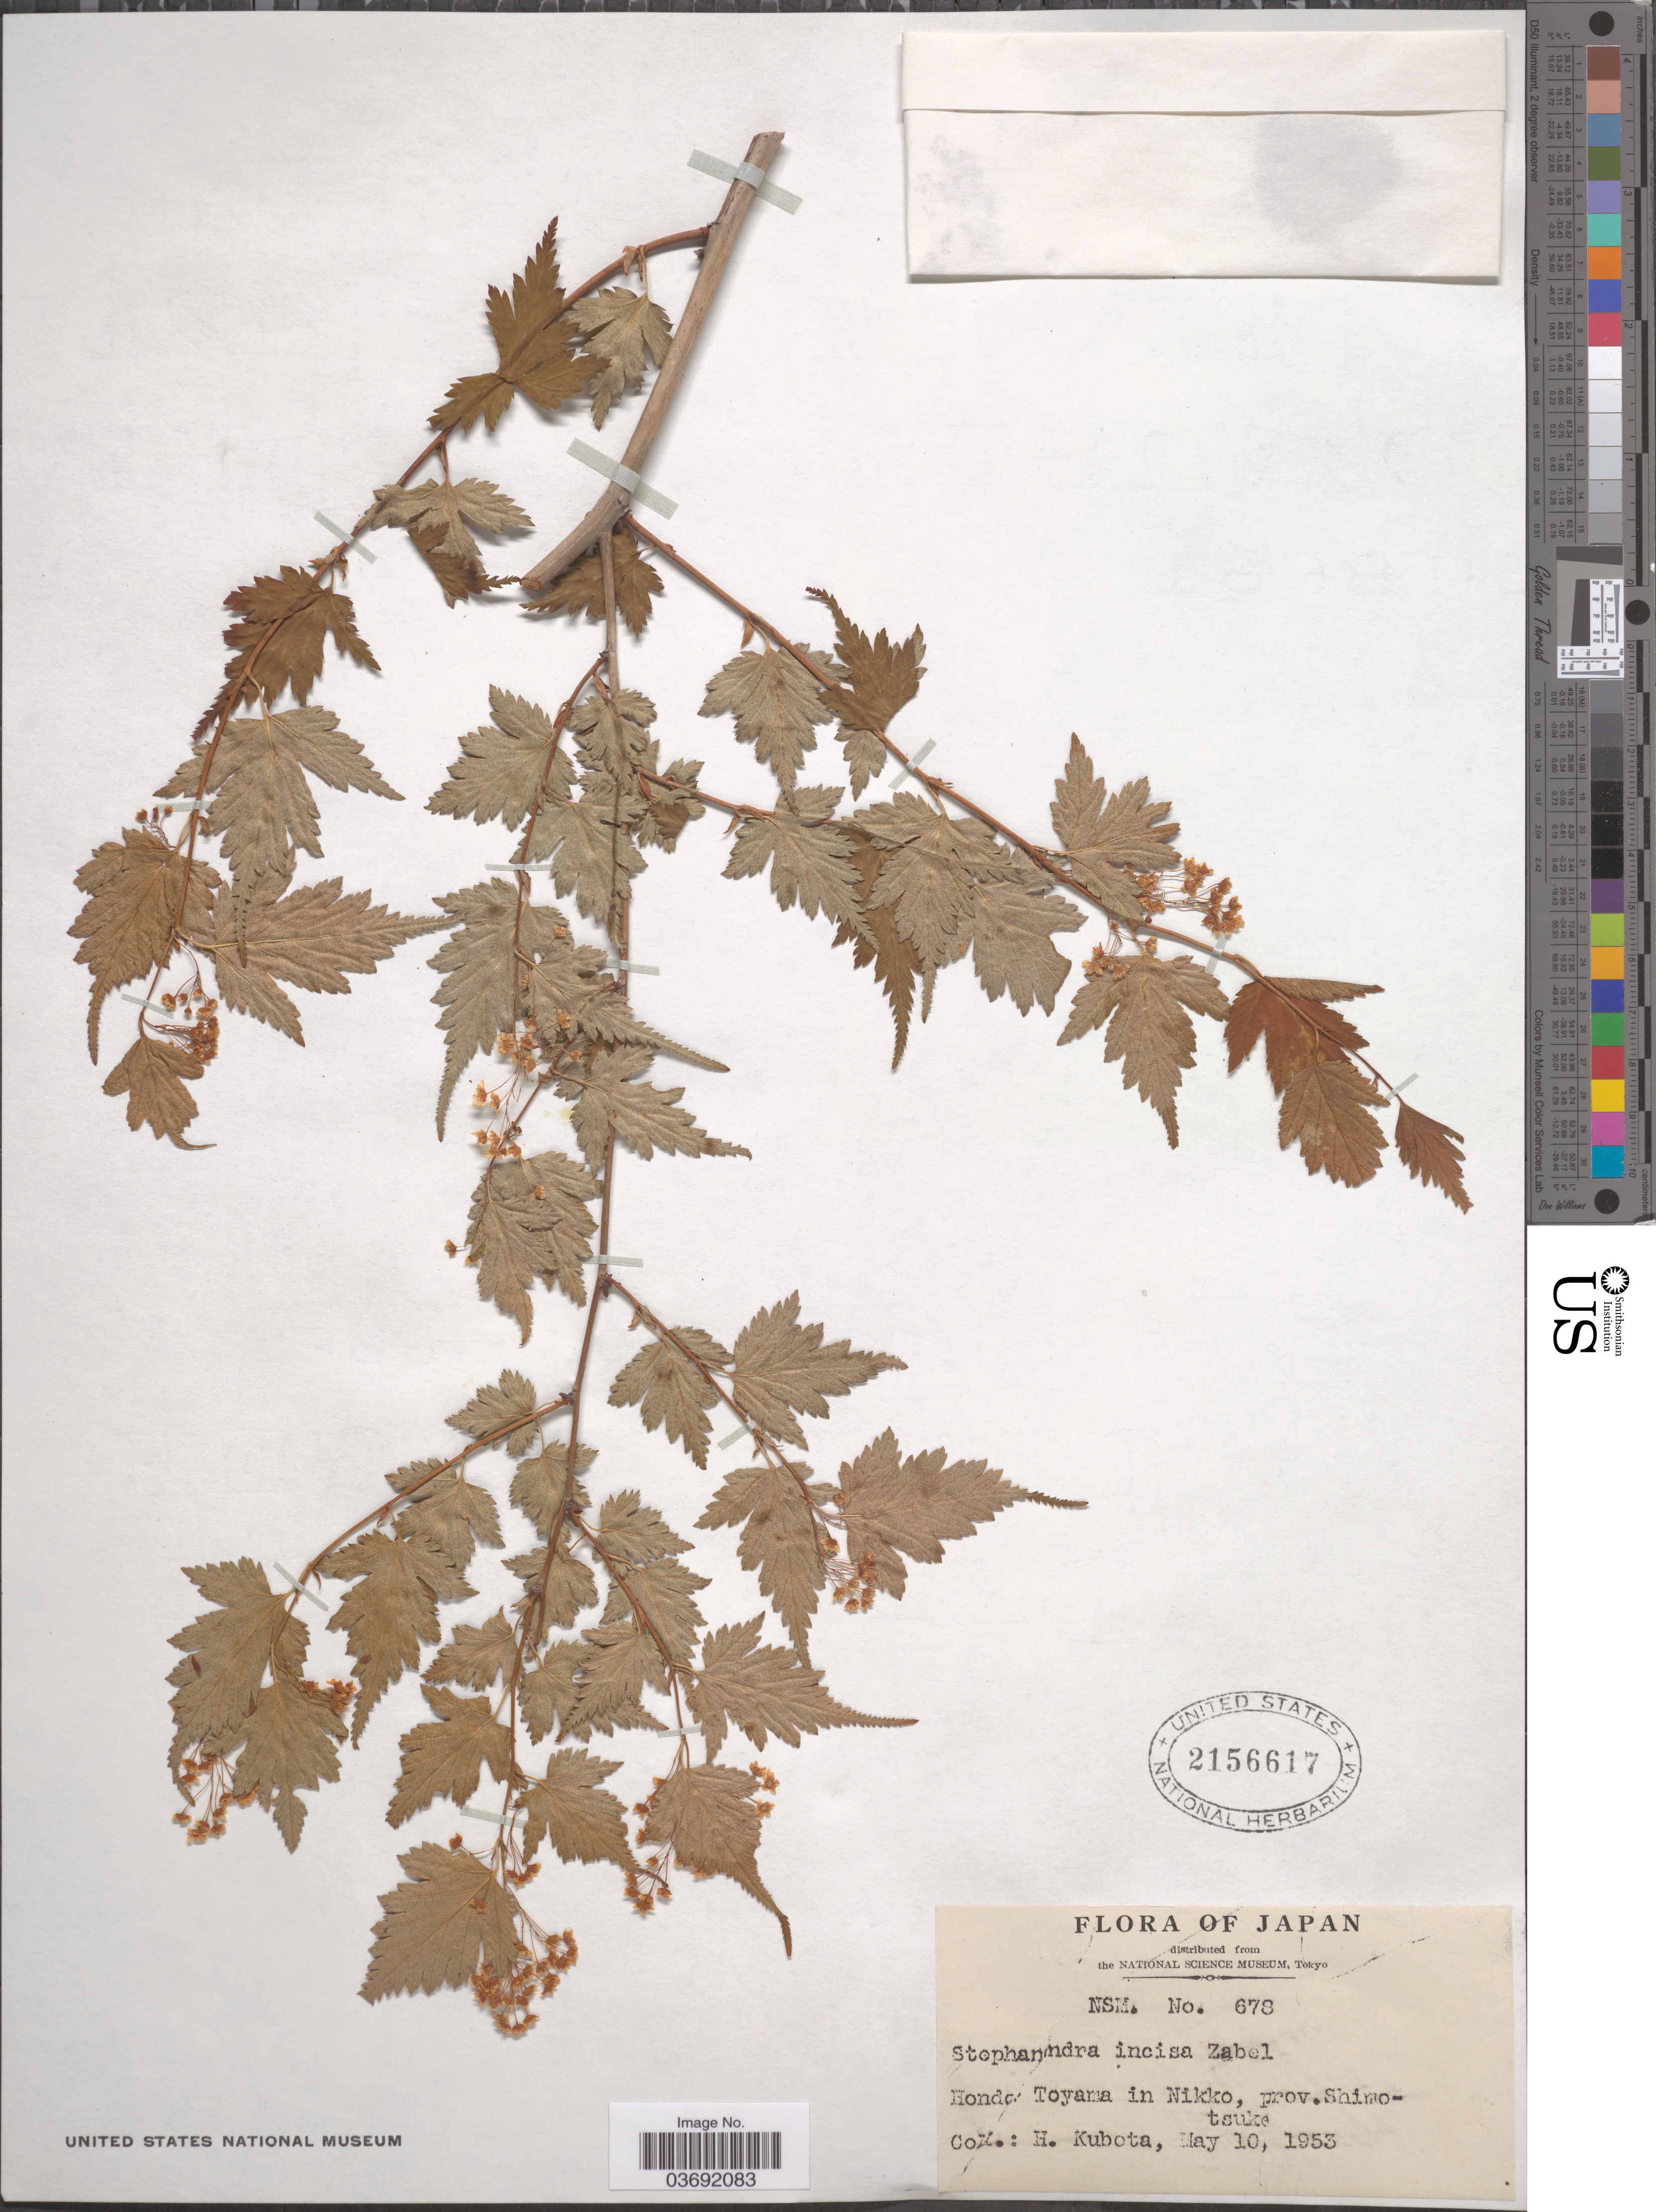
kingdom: Plantae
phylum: Tracheophyta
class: Magnoliopsida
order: Rosales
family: Rosaceae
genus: Neillia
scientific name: Neillia incisa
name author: (Thunb.) S.H. Oh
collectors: H. Kubota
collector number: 678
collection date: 1953-05-10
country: Japan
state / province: Toyama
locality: Hondo. Toyama in Nikko, prov. Shimotsuke.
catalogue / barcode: US 2156617